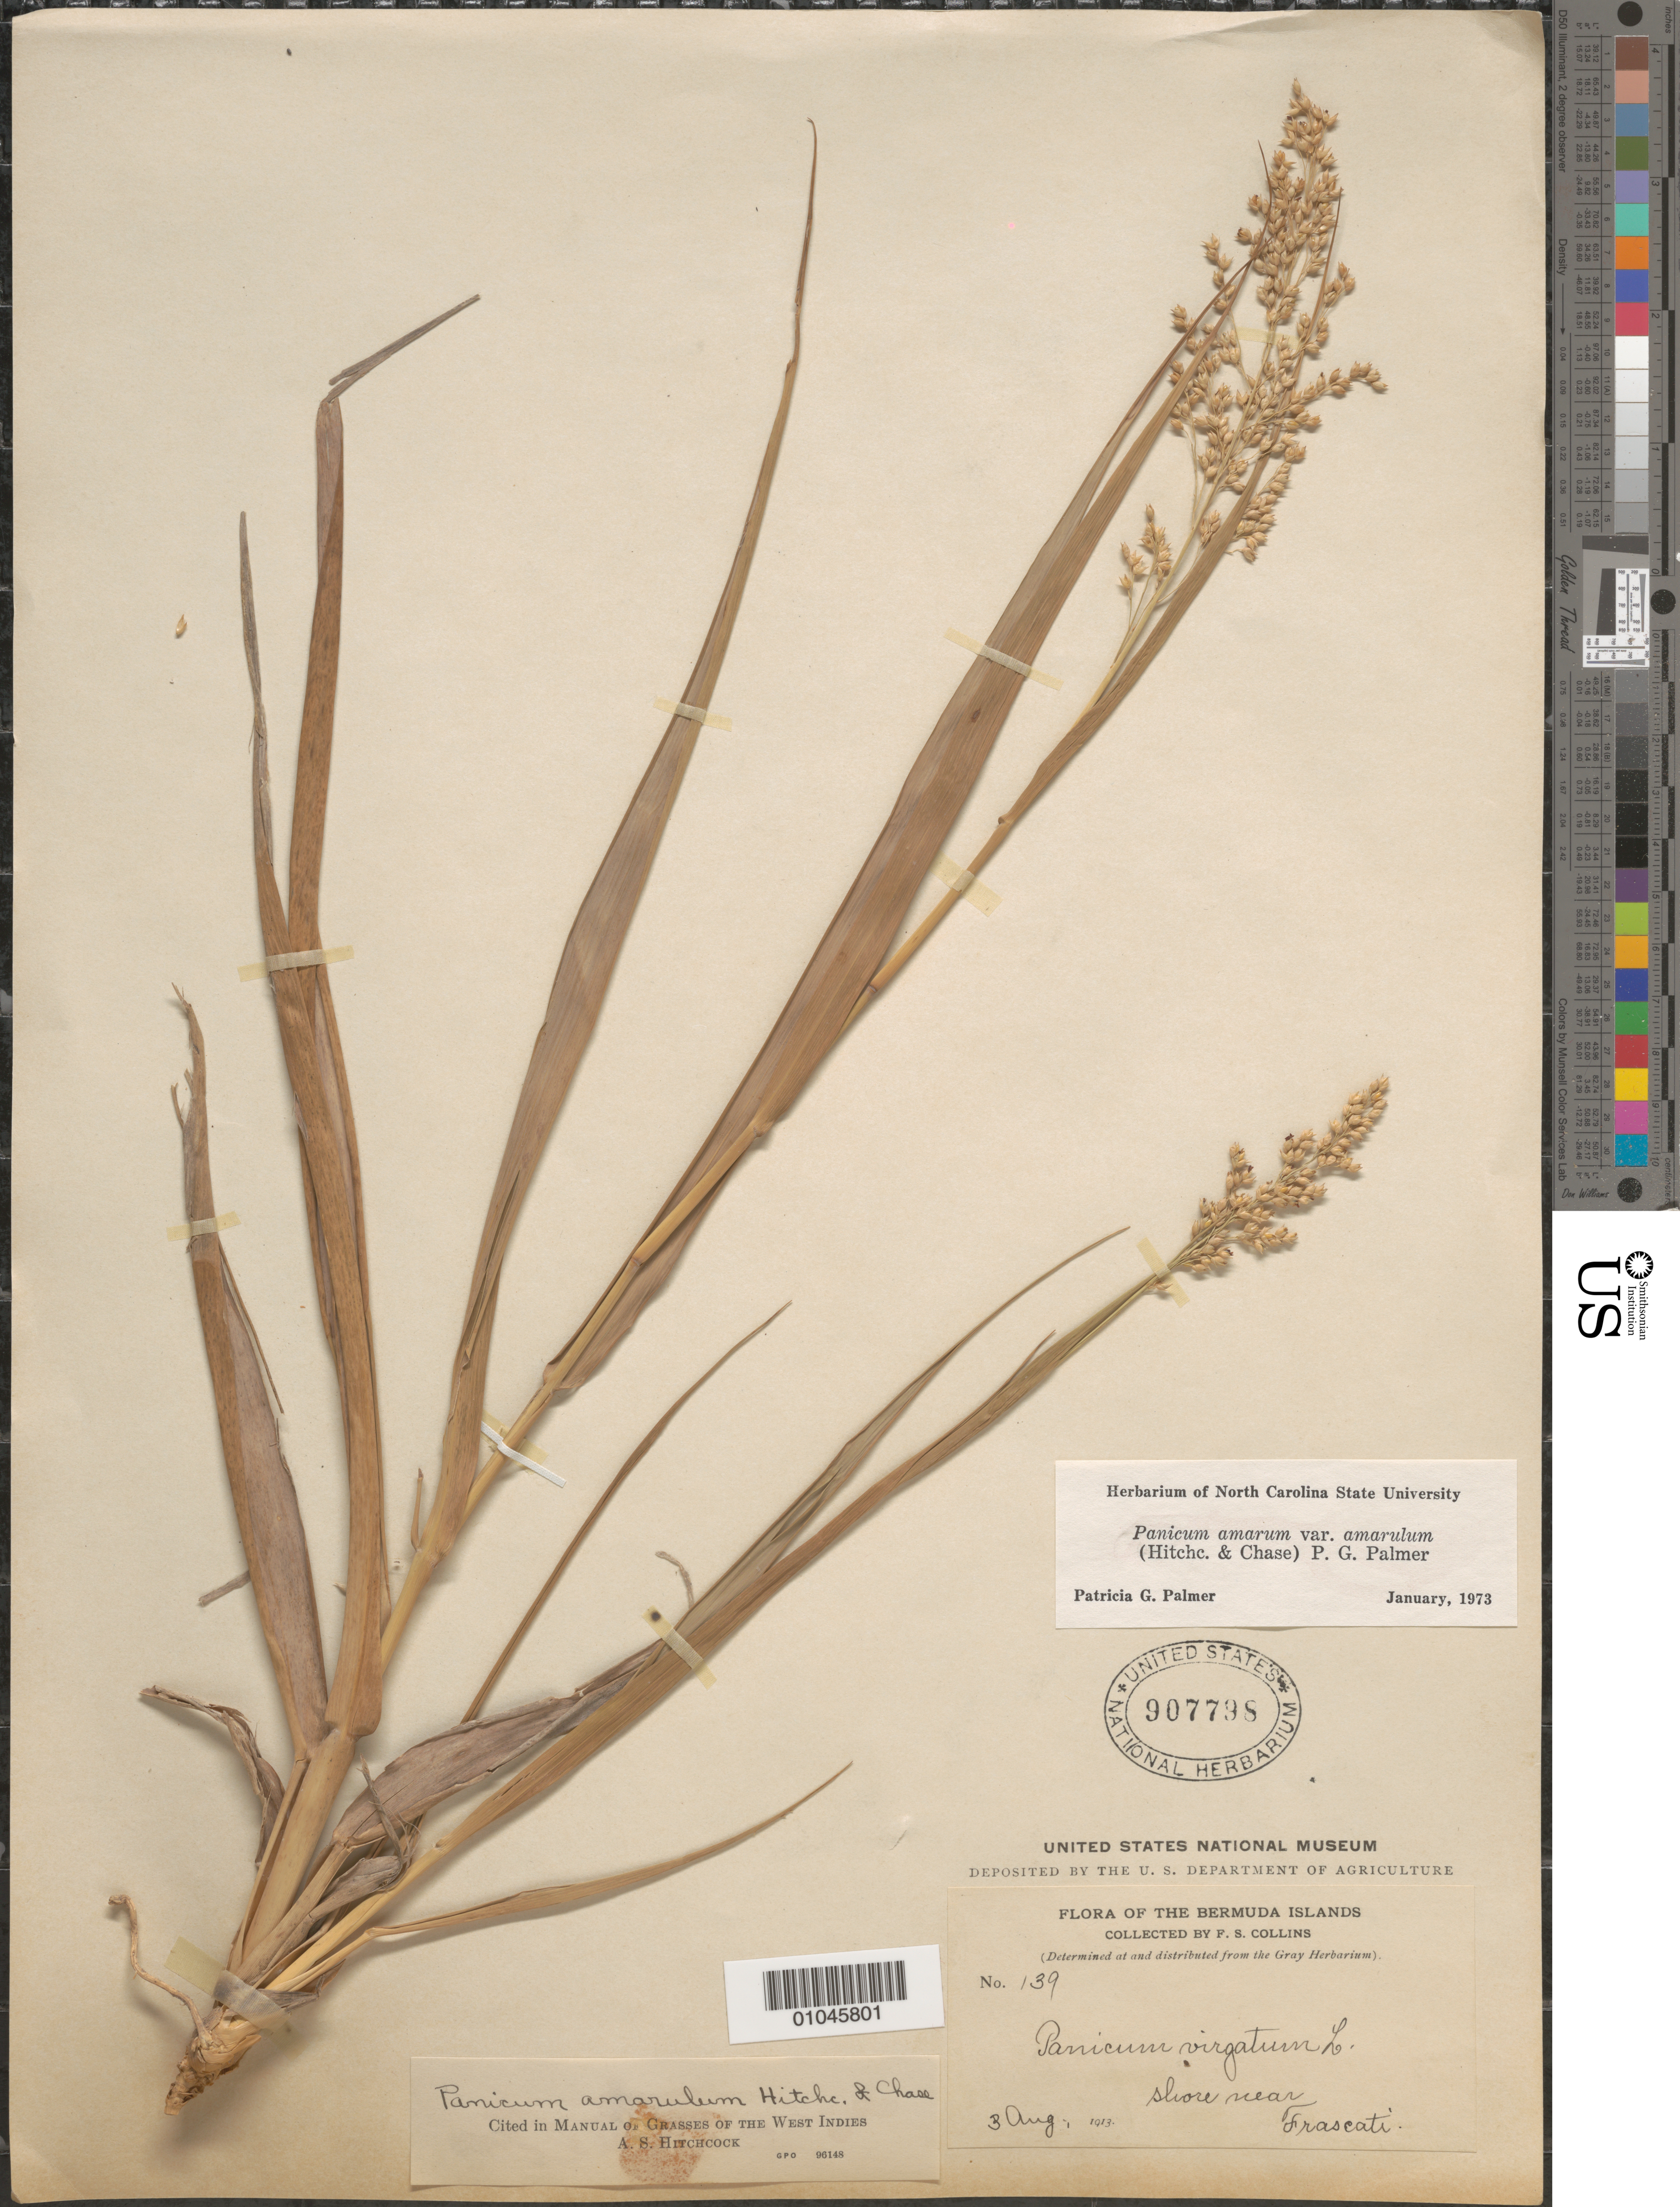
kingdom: Plantae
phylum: Tracheophyta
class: Liliopsida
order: Poales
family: Poaceae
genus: Panicum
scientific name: Panicum amarulum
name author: Hitchc. & Chase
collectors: F. Collins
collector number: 139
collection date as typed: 03 Aug 1913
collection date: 1913-08-03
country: Bermuda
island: Bermuda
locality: Shore near Frascate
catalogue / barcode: US 907798